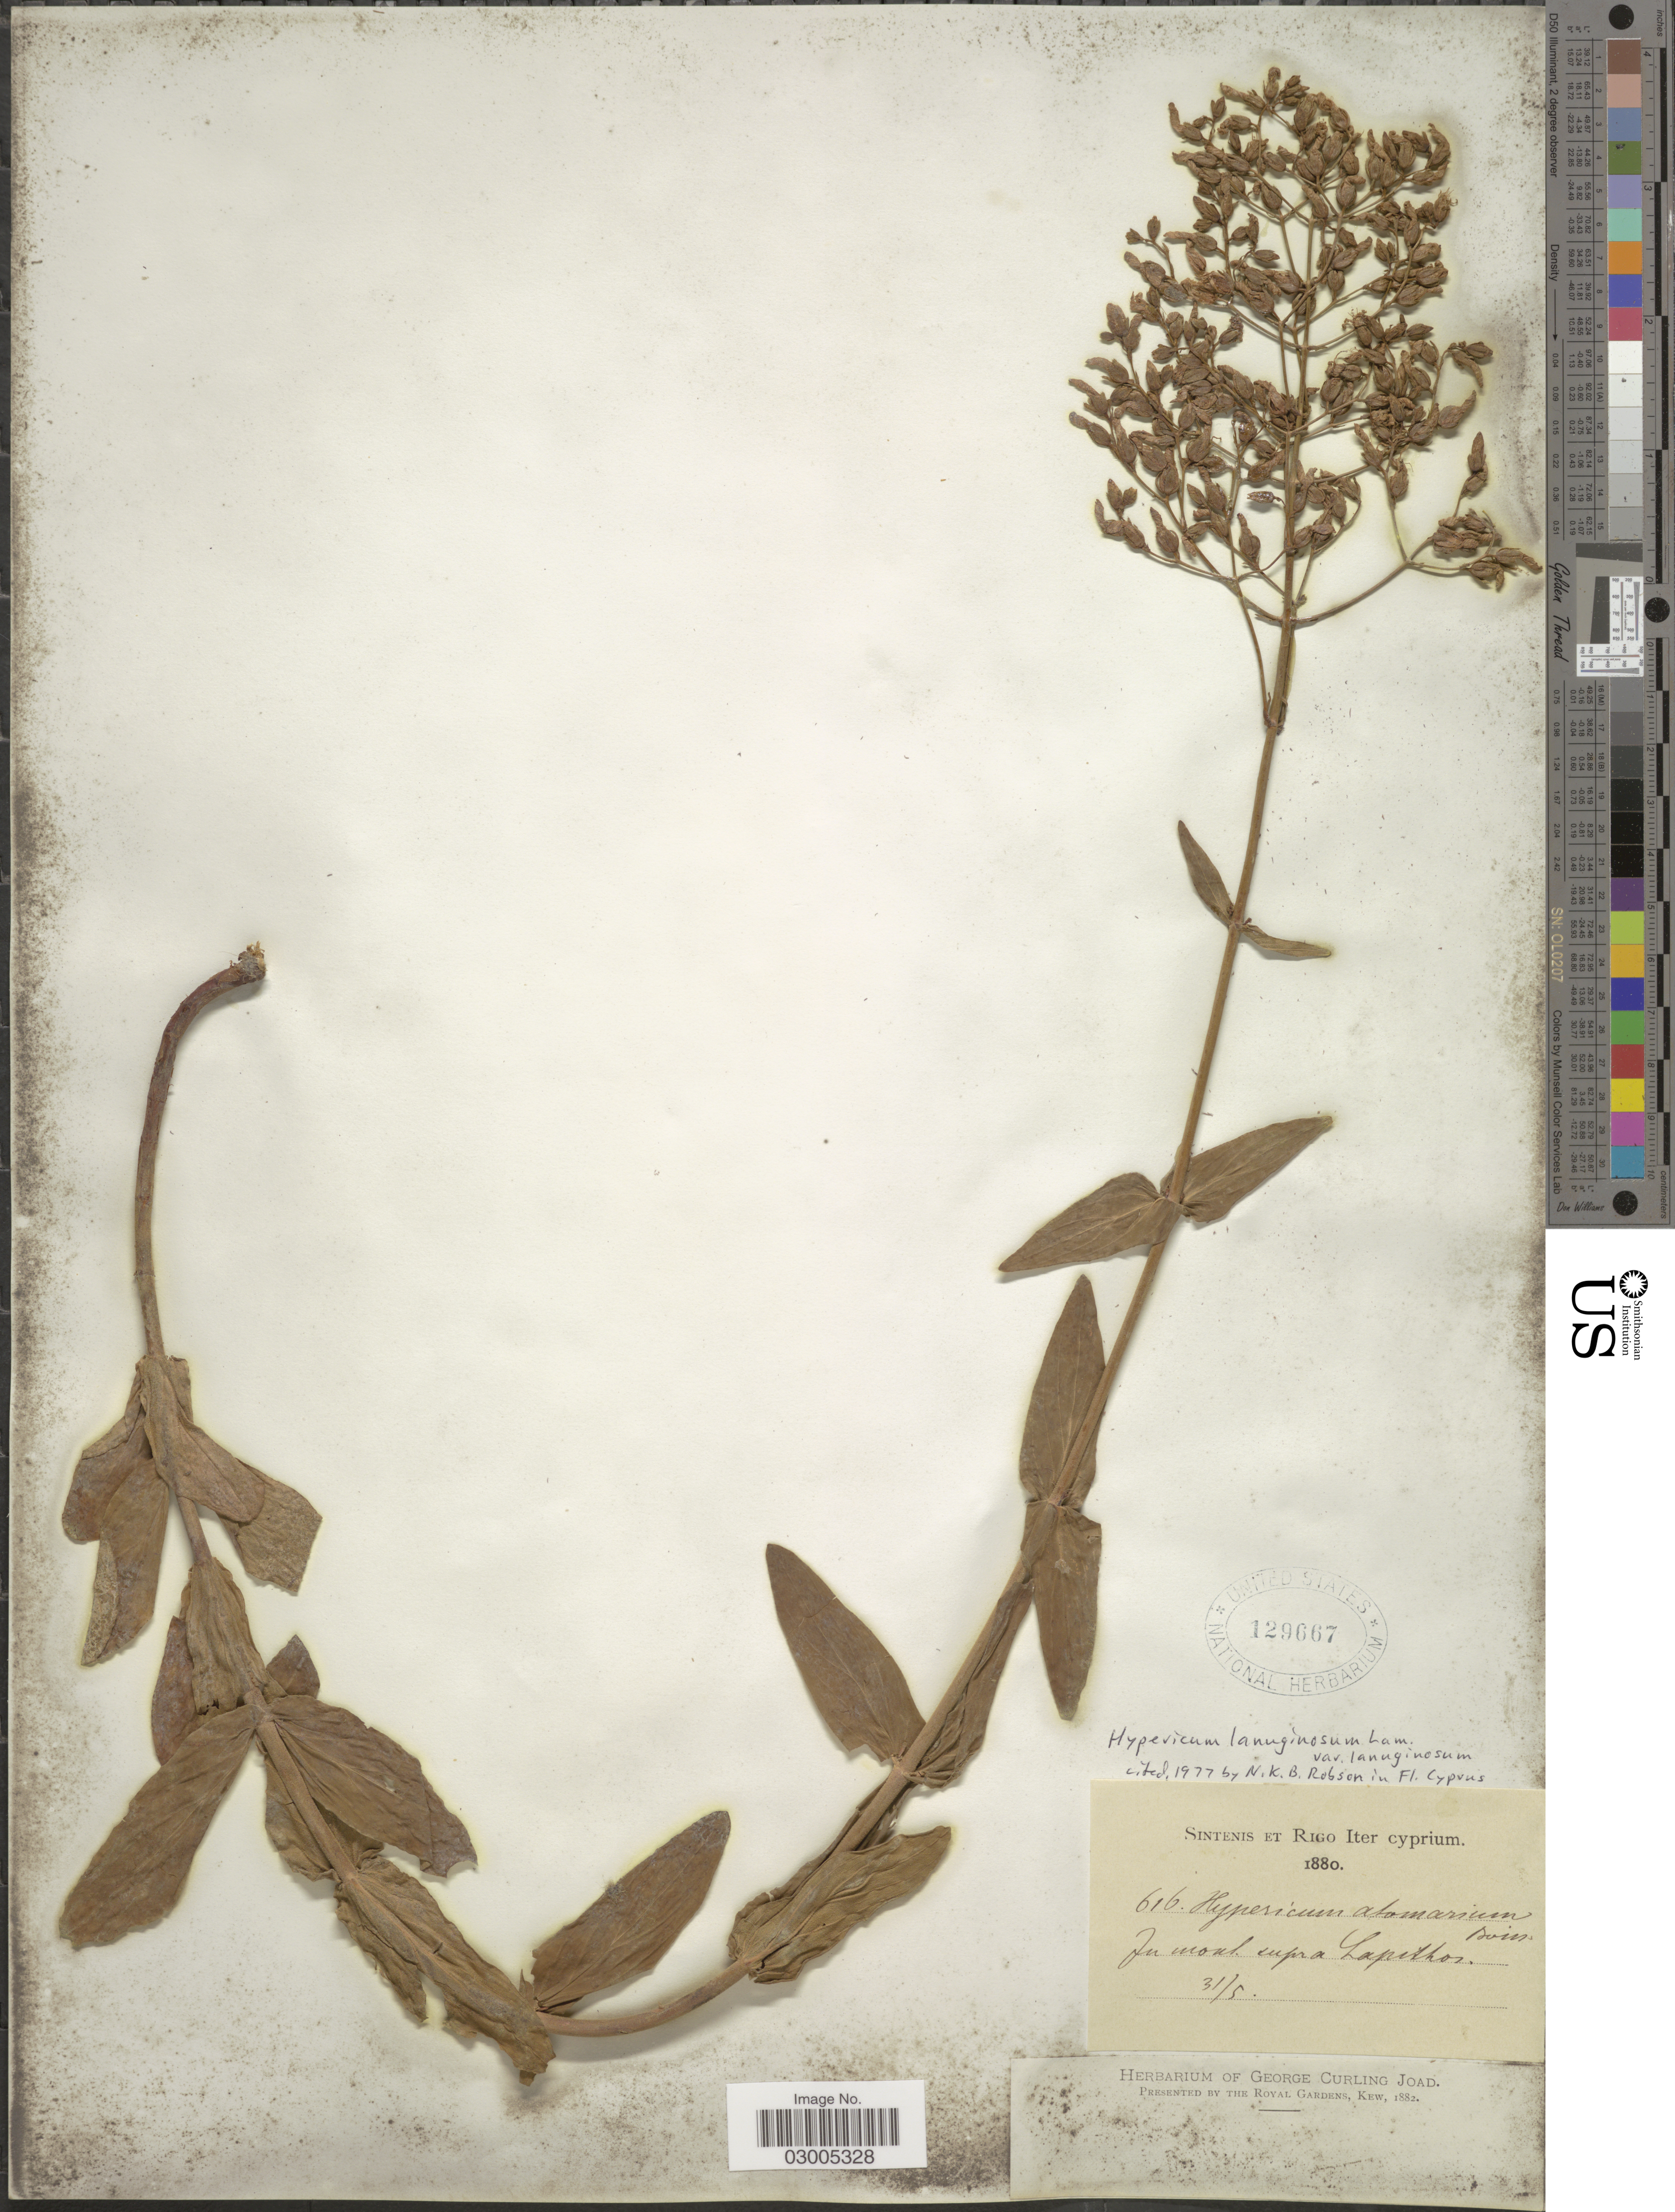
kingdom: Plantae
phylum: Tracheophyta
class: Magnoliopsida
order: Malpighiales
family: Hypericaceae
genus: Hypericum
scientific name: Hypericum lanuginosum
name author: Lam.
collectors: -. Sintenis & -- Rigo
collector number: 616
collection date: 1880-08-31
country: Cyprus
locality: Cyprium. In mont. supra Lapithos.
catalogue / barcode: US 129667